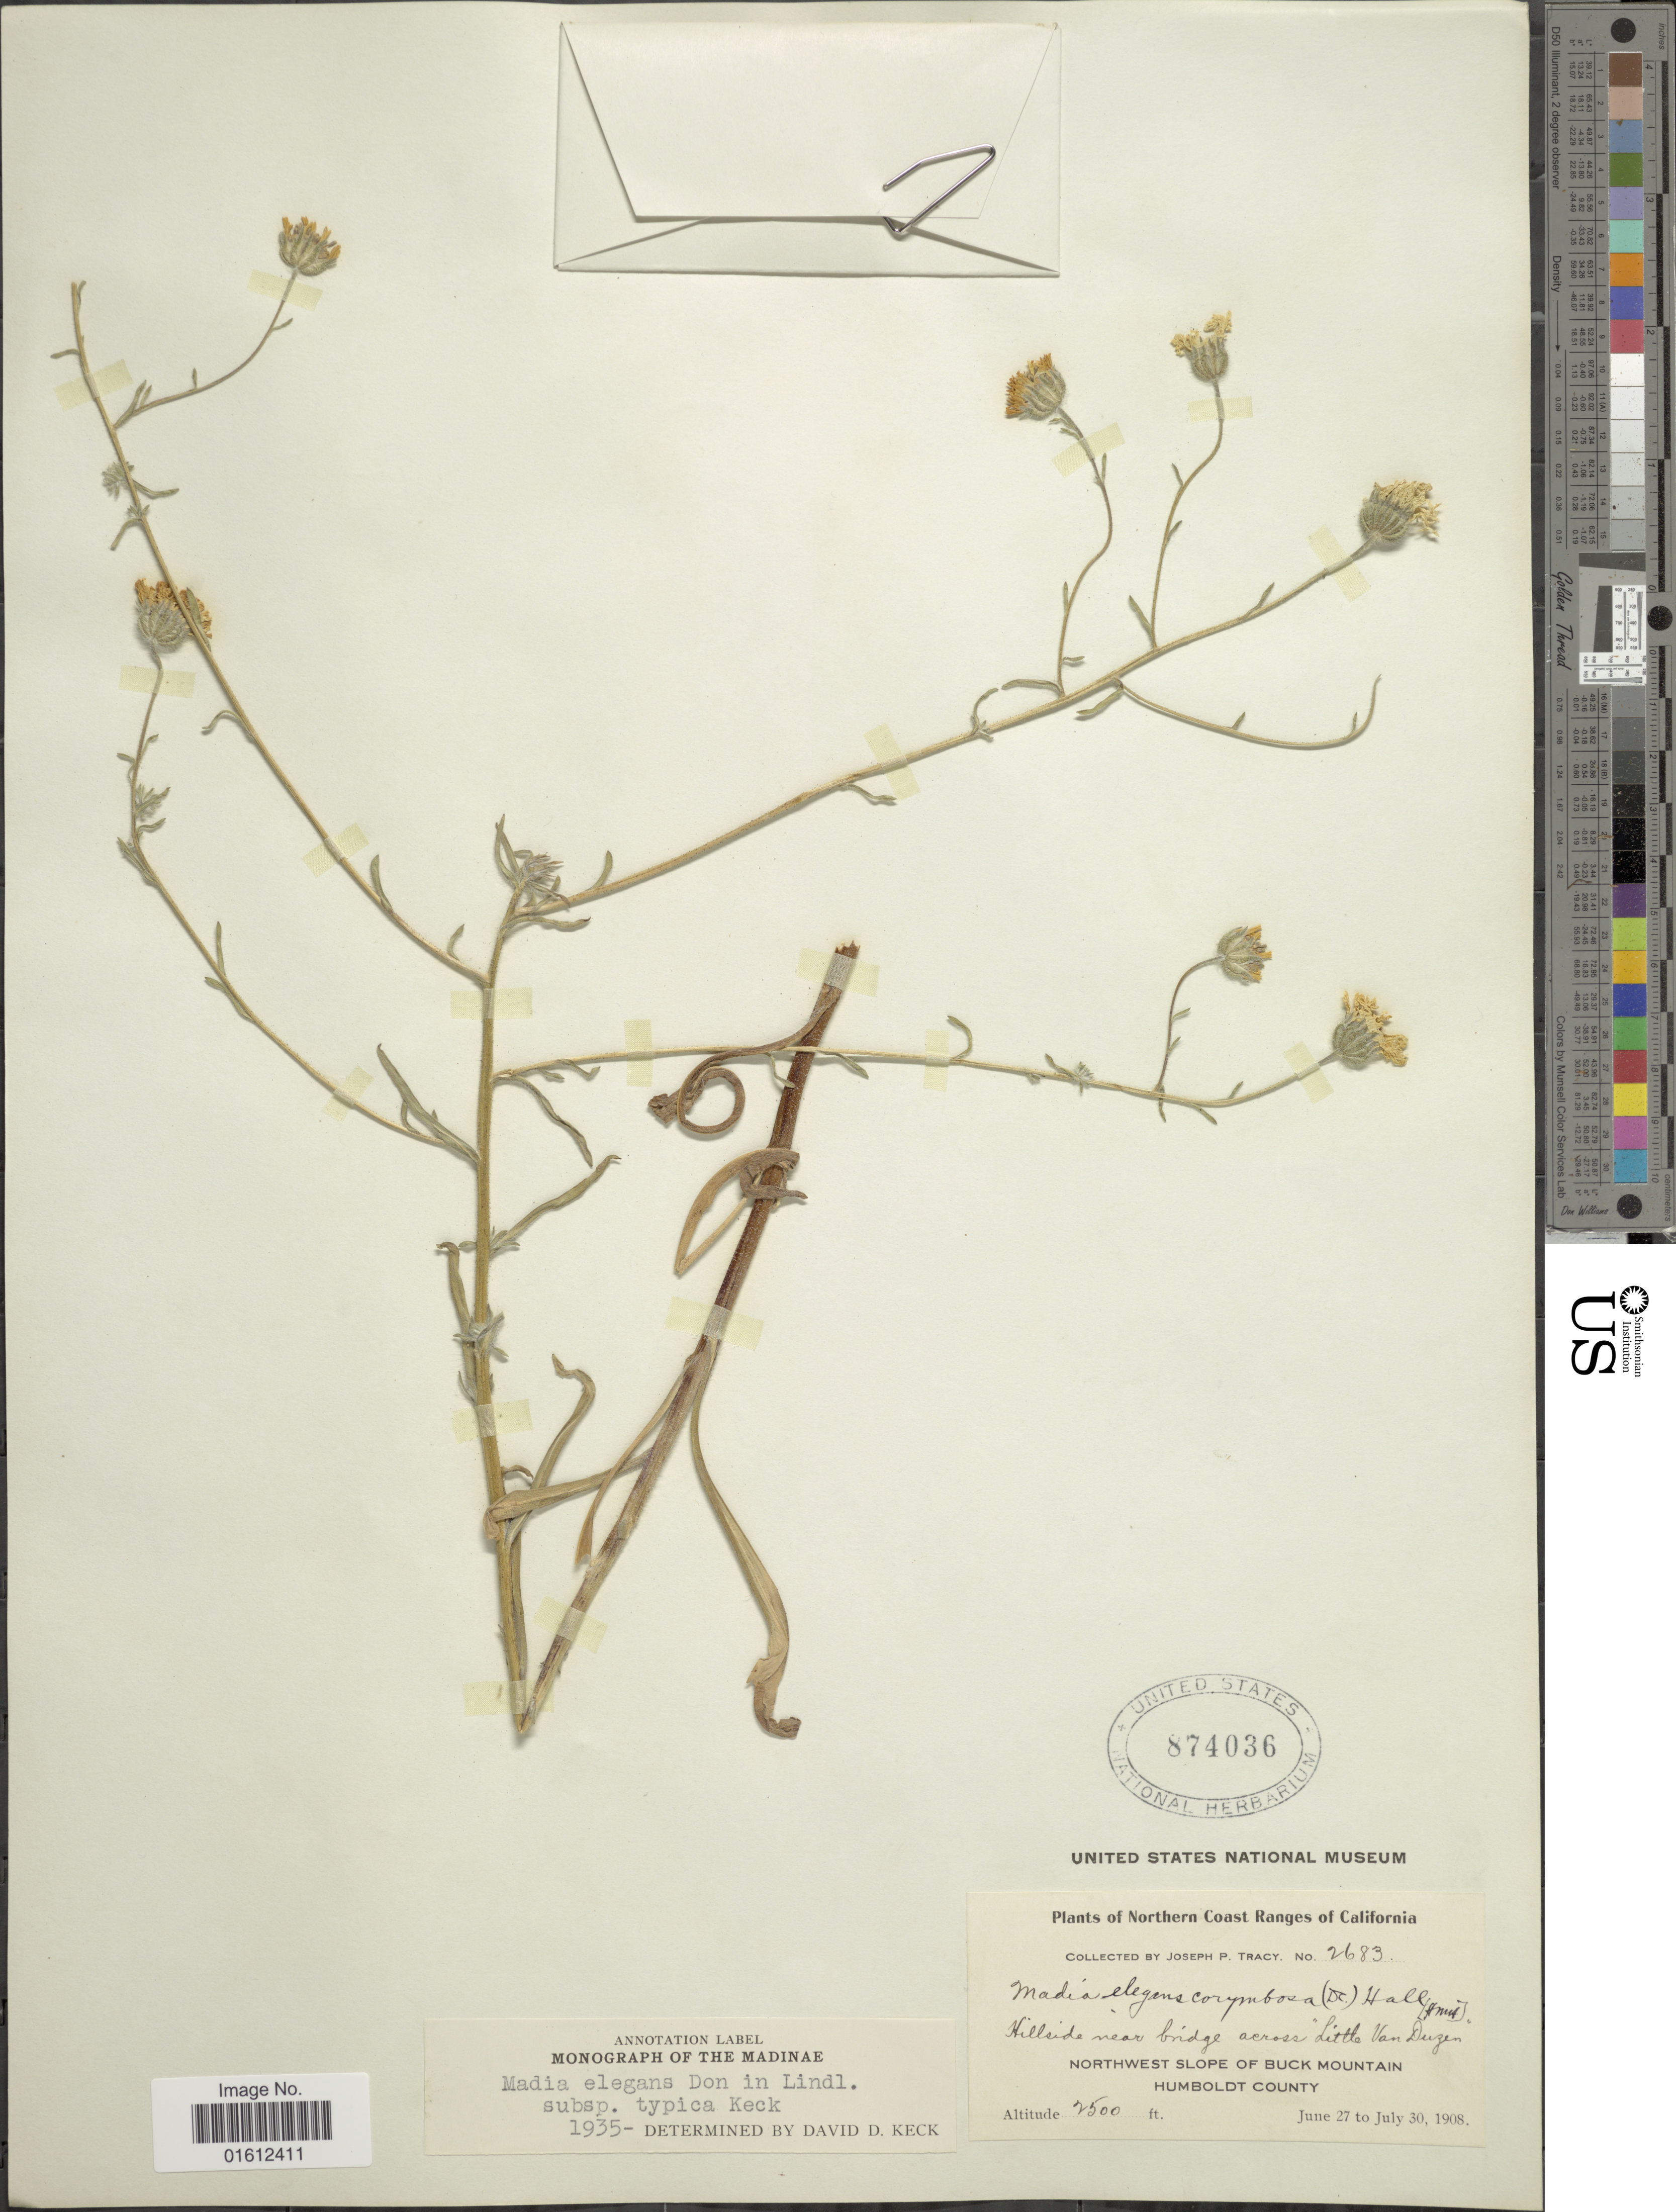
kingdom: Plantae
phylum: Tracheophyta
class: Magnoliopsida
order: Asterales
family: Asteraceae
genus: Madia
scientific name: Madia elegans subsp. elegans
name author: D. Don ex Lindl.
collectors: J. Tracy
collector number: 2683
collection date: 1908-06-27/1908-07-30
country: United States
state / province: California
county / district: Humboldt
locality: Northern Coast Ranges of California. Hillside near bridge across Little Van Duzen. Northwest slope of Buck Mountain, Humboldt County.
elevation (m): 762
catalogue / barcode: US 874036